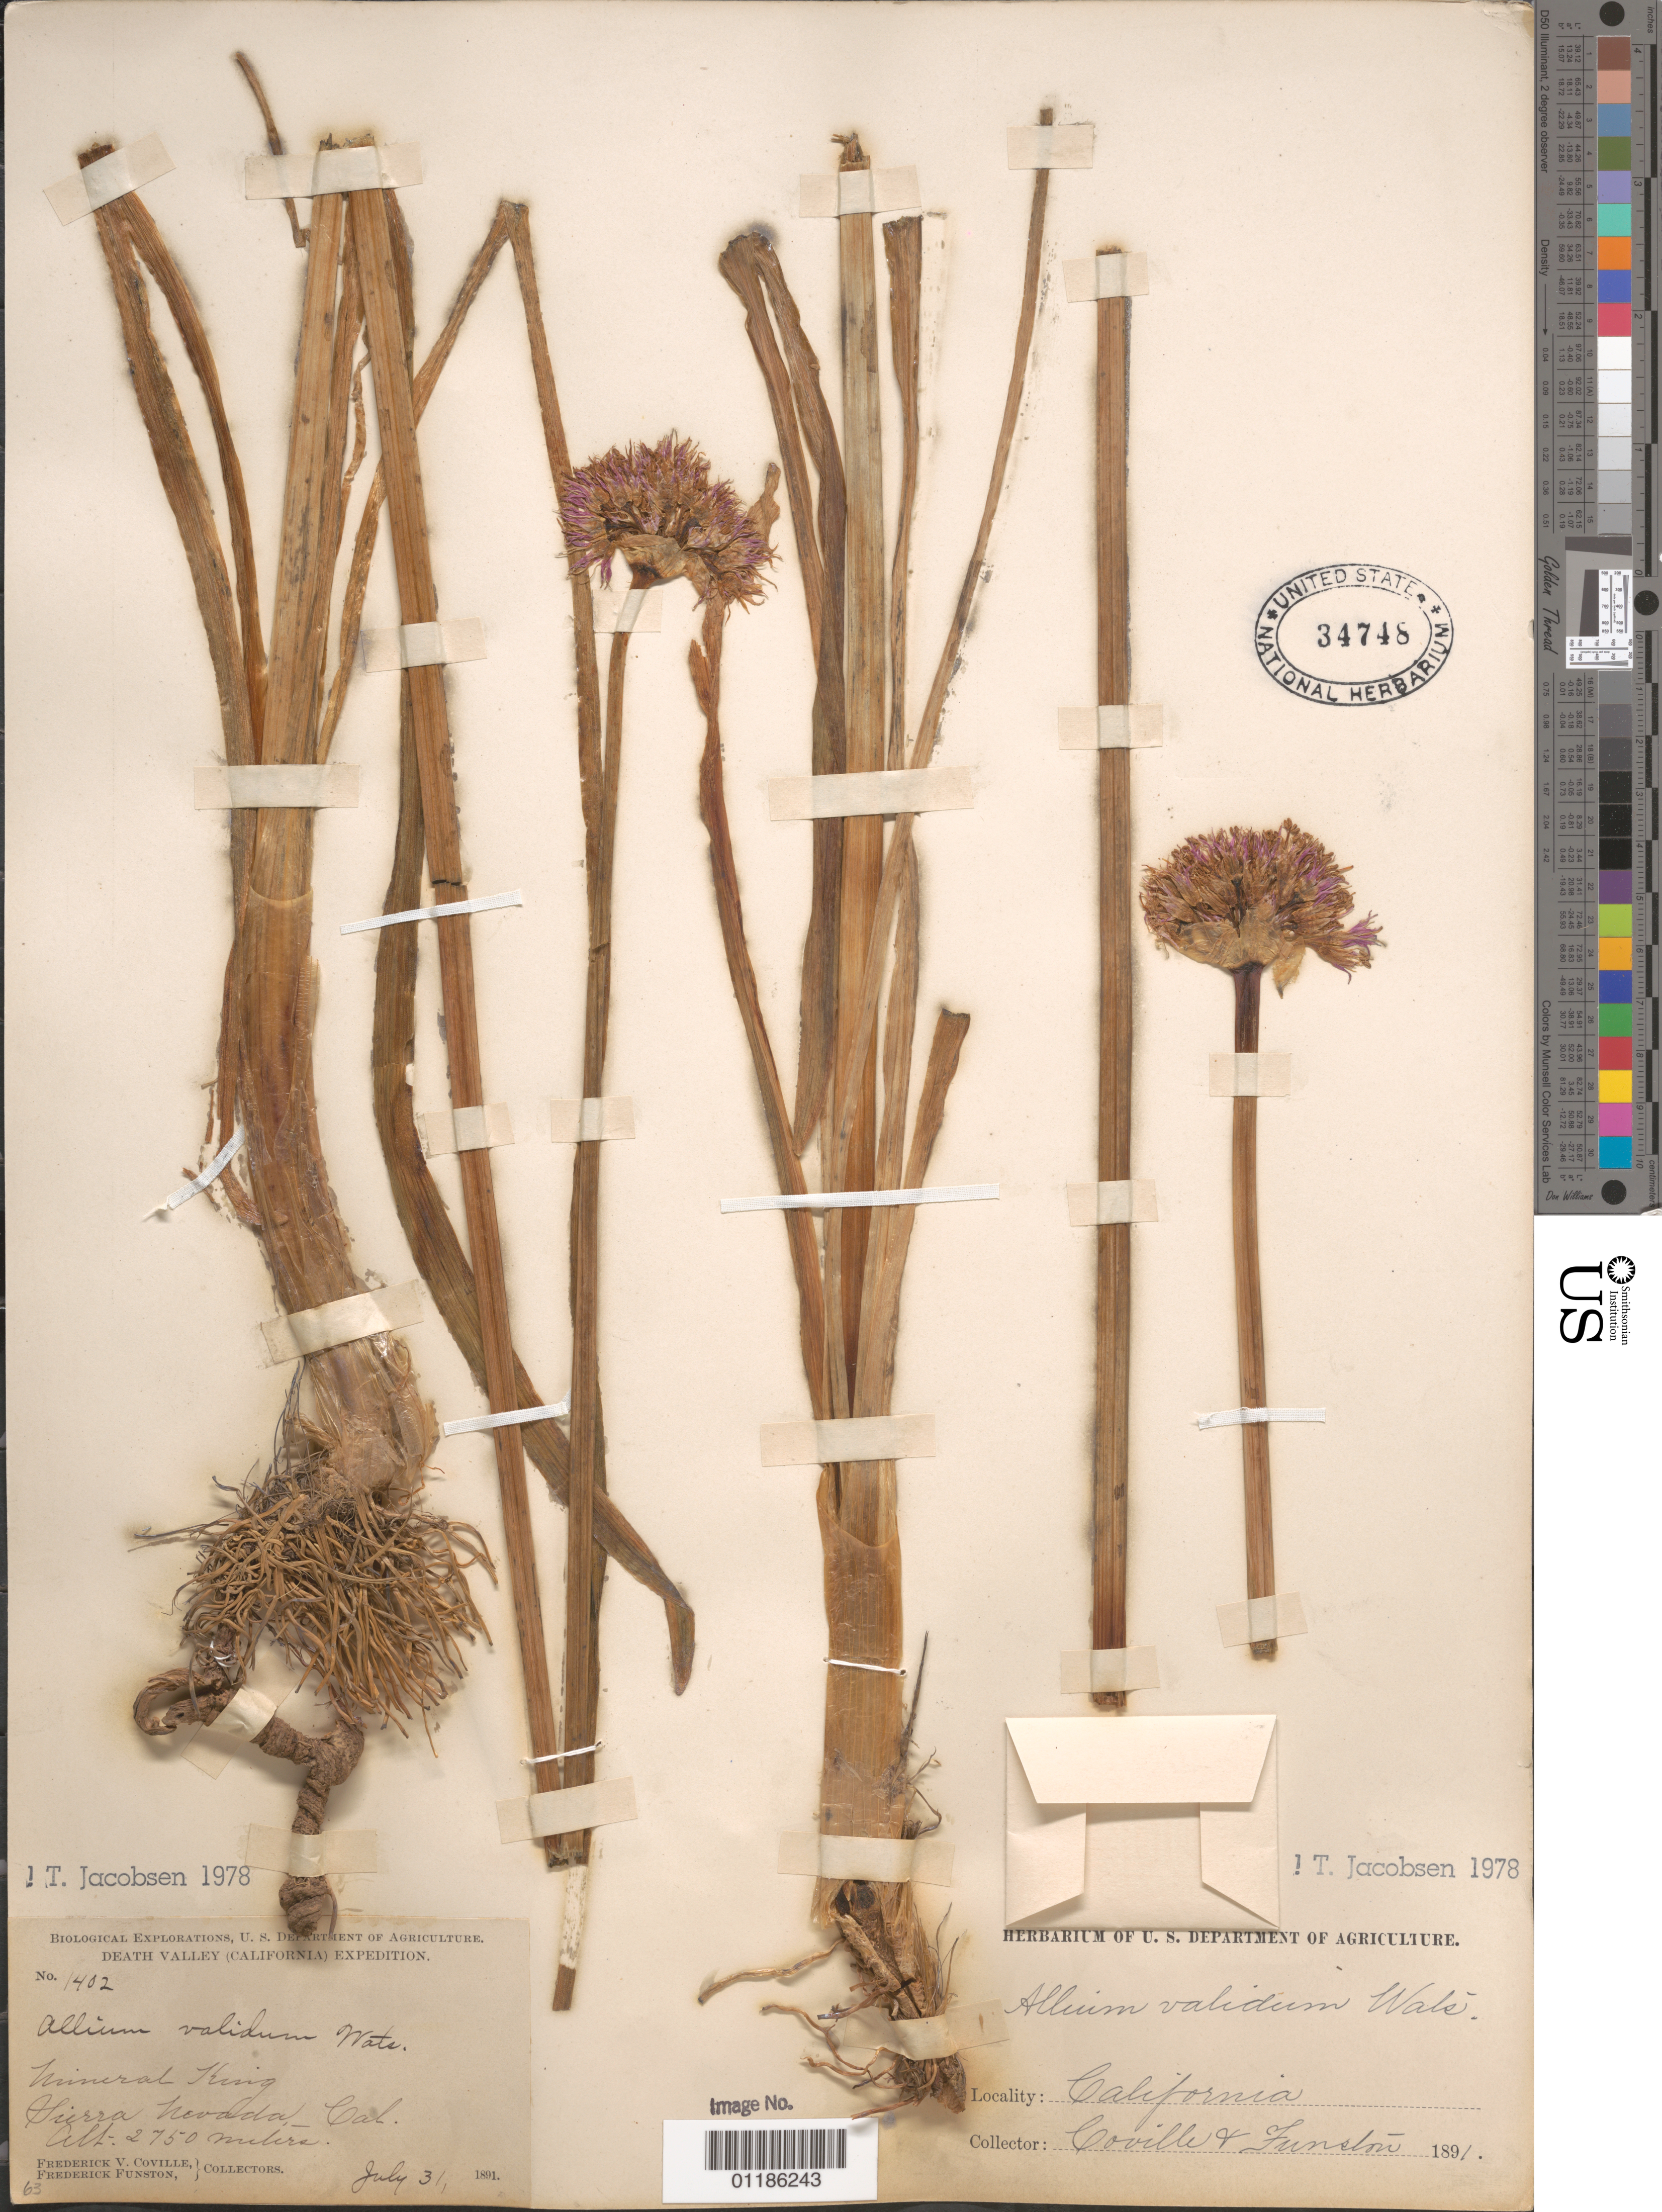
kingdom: Plantae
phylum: Tracheophyta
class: Liliopsida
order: Asparagales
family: Amaryllidaceae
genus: Allium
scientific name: Allium validum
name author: S. Watson in C. King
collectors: F. V. Coville & F. Funston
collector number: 1402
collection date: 1891-07-31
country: United States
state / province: California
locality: Mineral King, Sierra Nevada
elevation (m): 2750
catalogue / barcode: US 34748